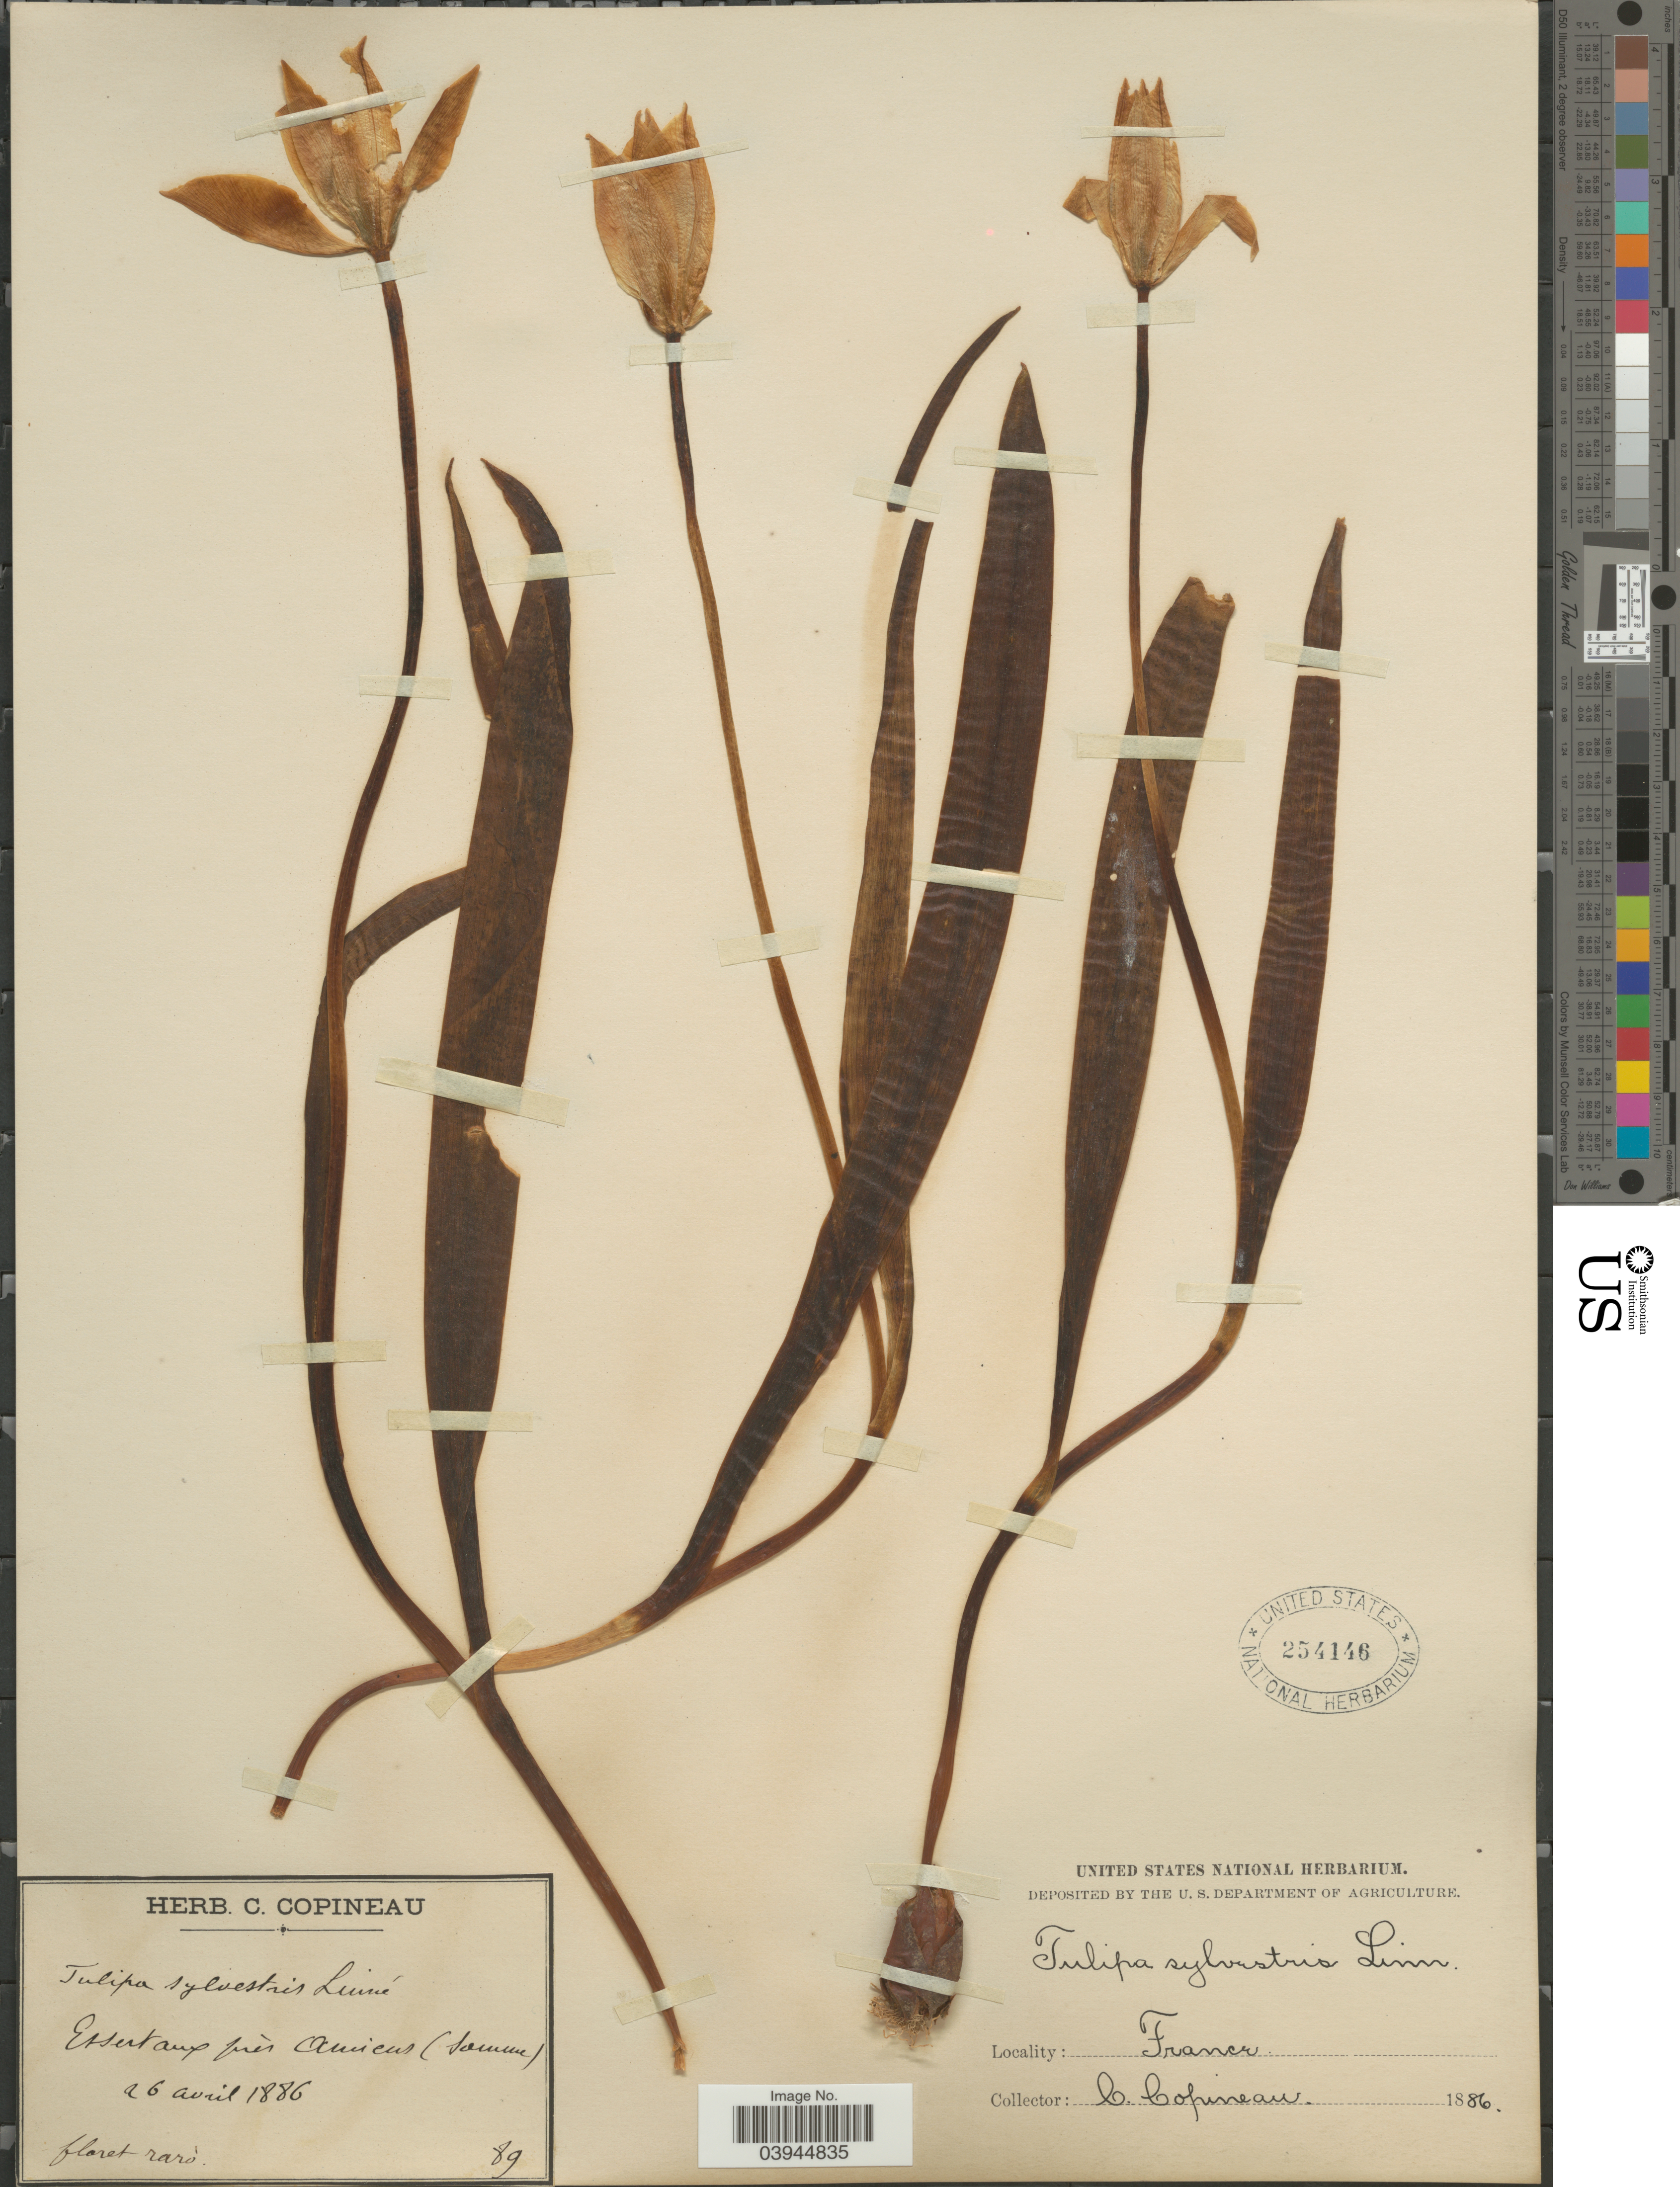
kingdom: Plantae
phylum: Tracheophyta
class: Liliopsida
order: Liliales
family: Liliaceae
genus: Tulipa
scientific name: Tulipa silvestris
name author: L.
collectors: C. Copineau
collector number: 89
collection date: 1886-04-26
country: France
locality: Essertaux prés Amiens (somme).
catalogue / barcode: US 254146